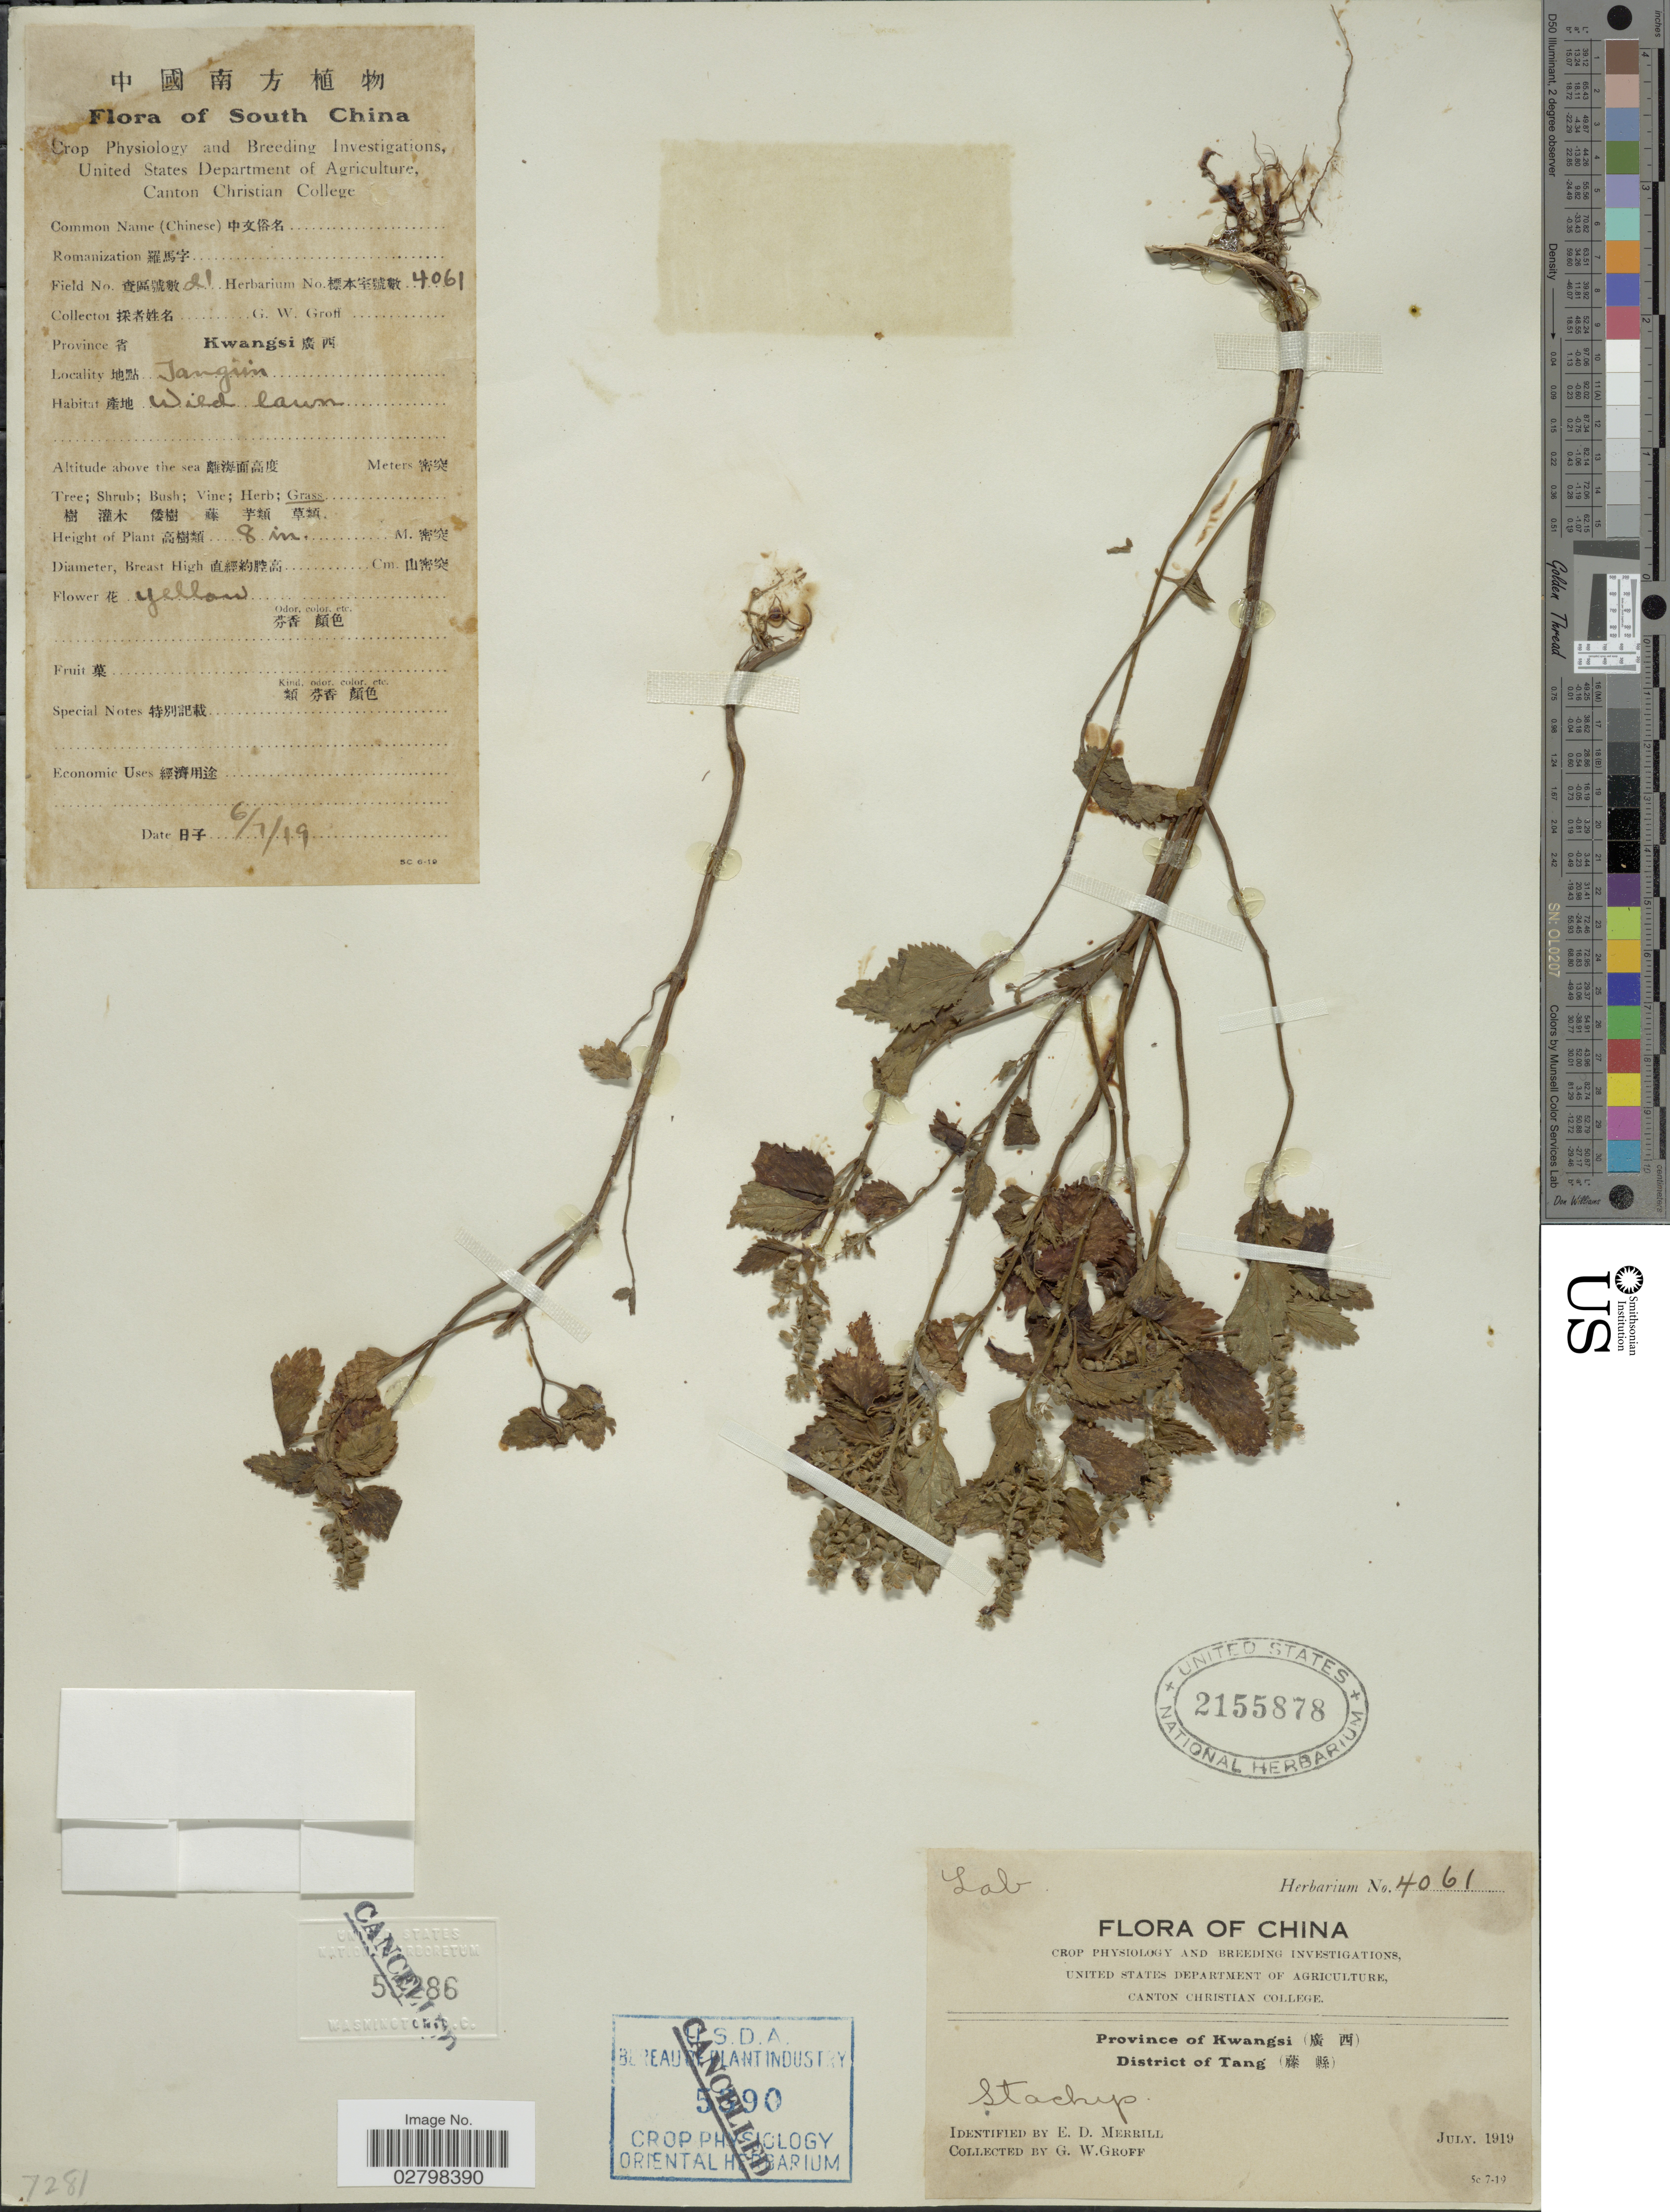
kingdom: Plantae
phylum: Tracheophyta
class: Magnoliopsida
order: Lamiales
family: Lamiaceae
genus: Stachys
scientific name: Stachys sp.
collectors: G. Groff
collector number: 21/4061*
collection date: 1919-07-06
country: China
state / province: Guangxi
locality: South China. Province of Kwangsi. District of Tang. Tangun.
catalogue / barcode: US 2155878